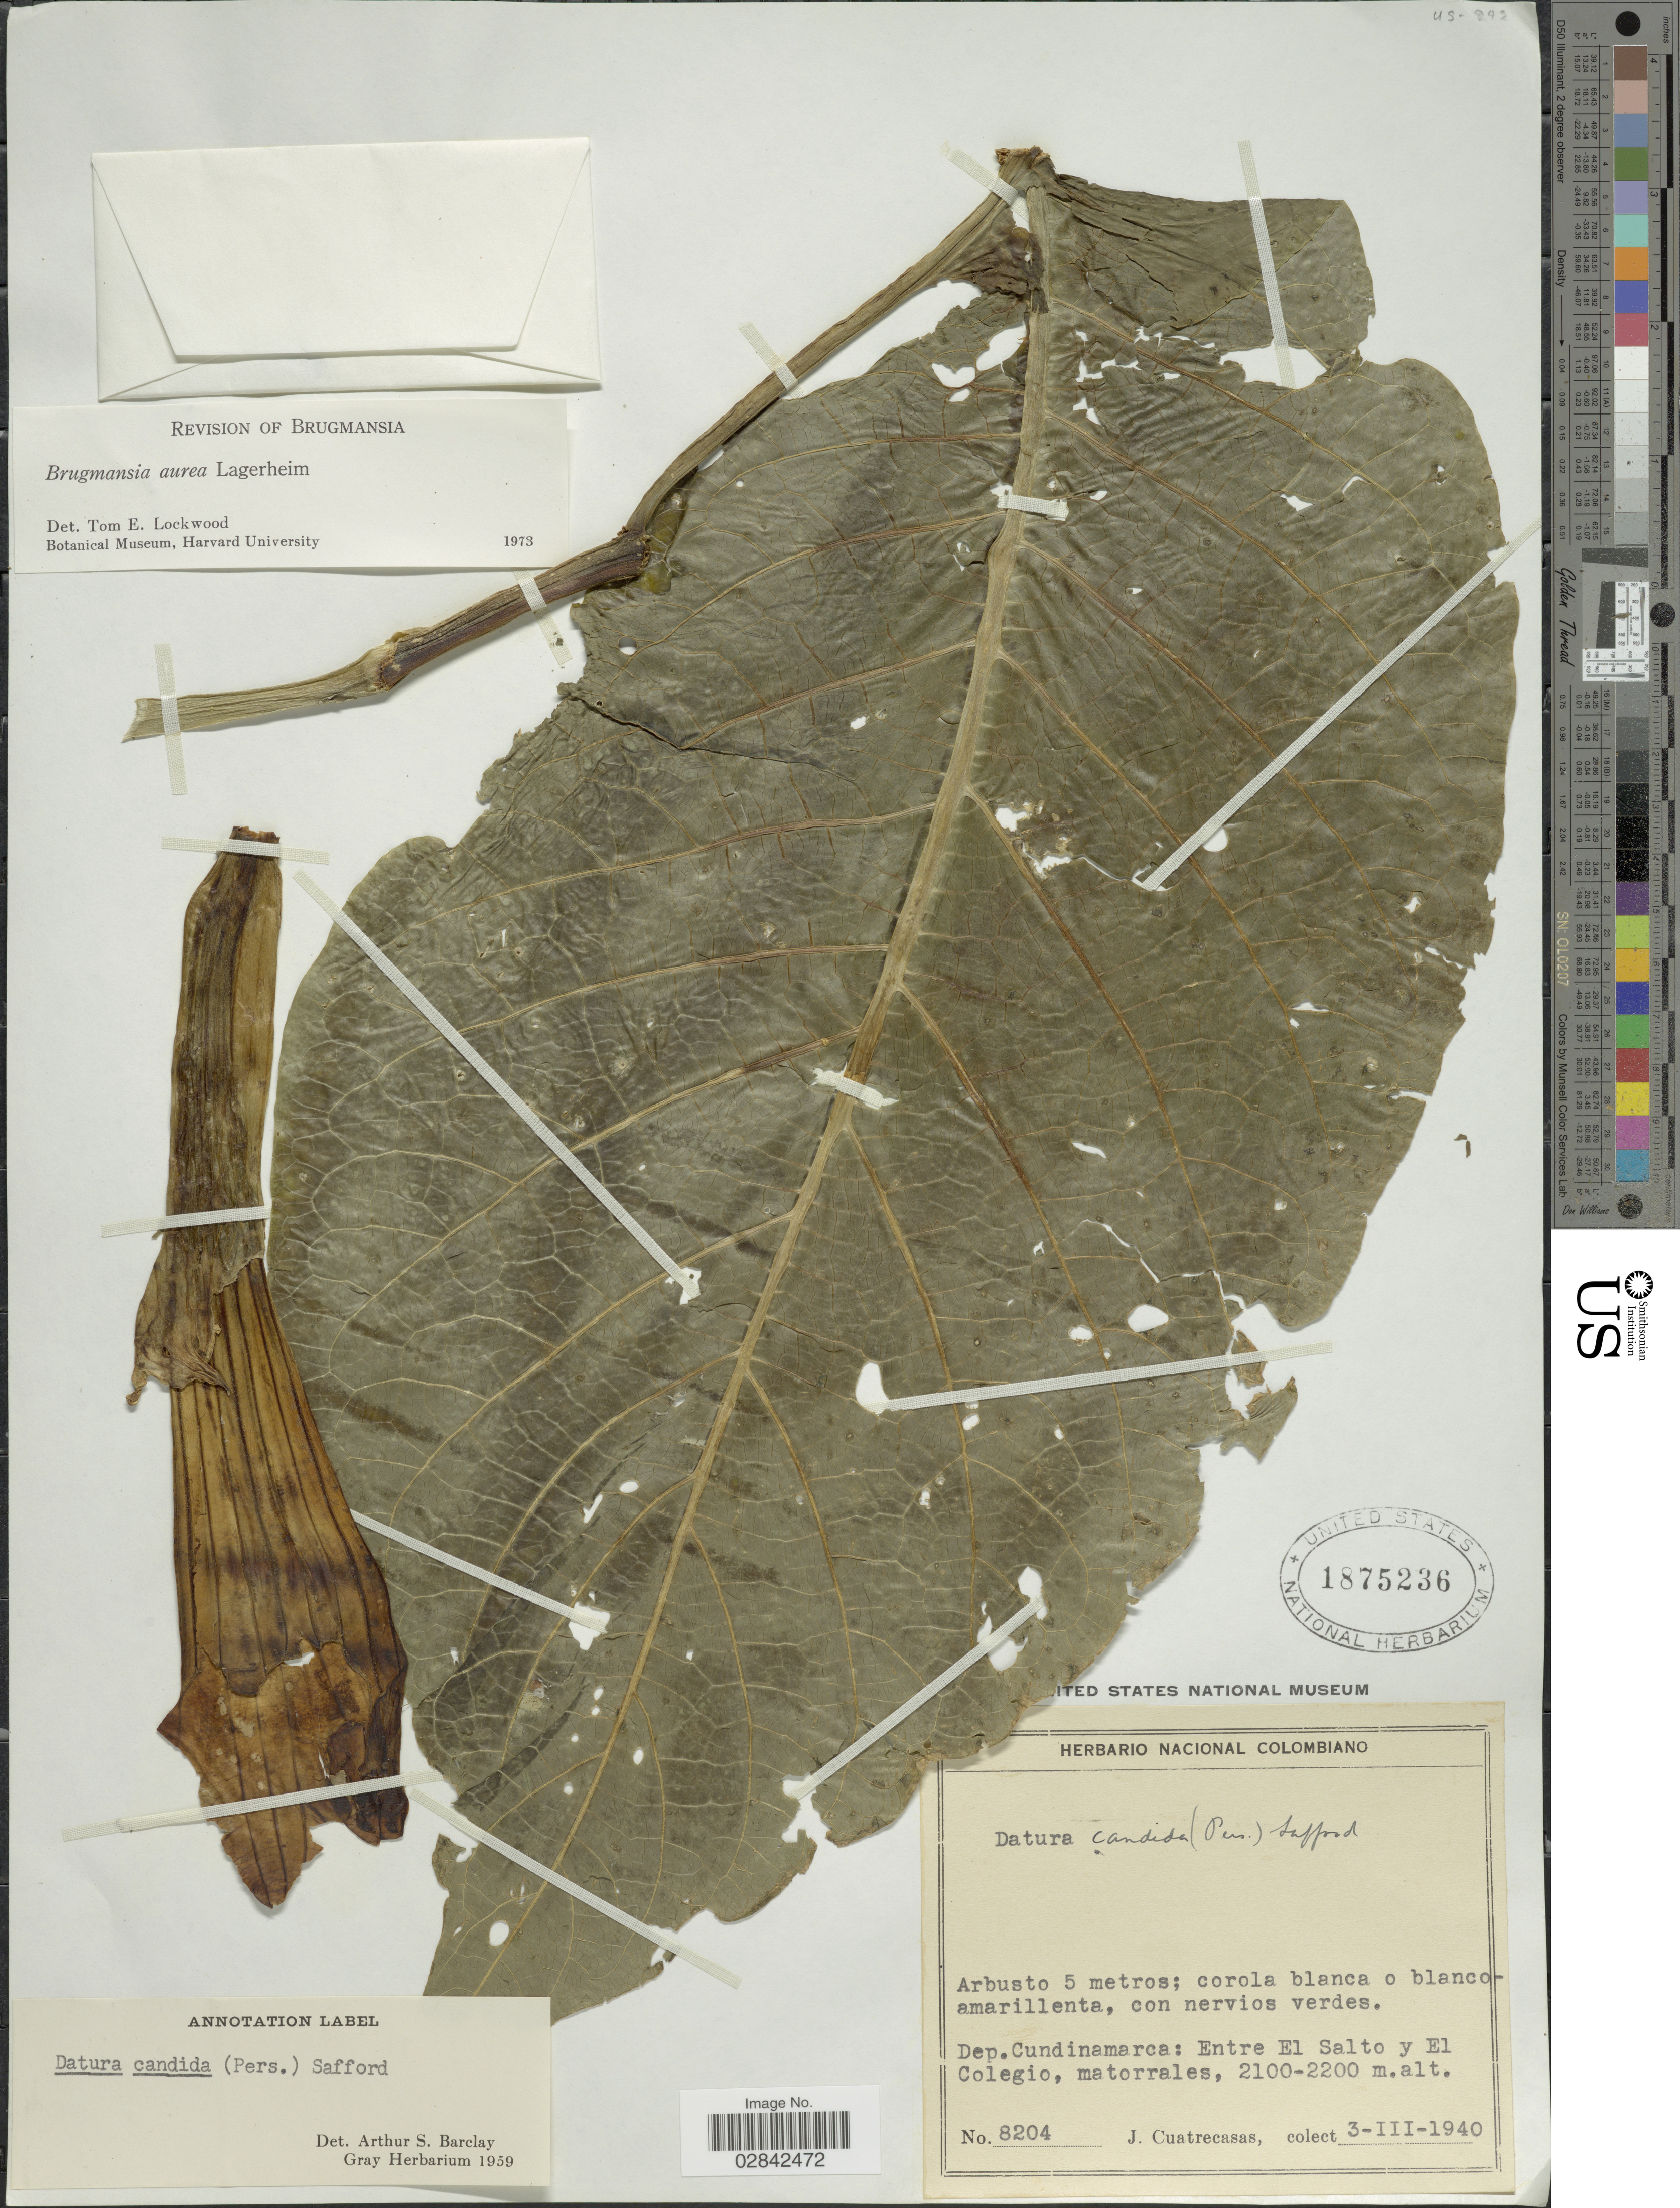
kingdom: Plantae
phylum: Tracheophyta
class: Magnoliopsida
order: Solanales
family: Solanaceae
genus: Brugmansia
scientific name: Brugmansia aurea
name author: Lagerh.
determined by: Lockwood, T. E.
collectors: J. Cuatrecasas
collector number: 8204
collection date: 1940-03-03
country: Colombia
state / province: Cundinamarca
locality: Dep. Cundinamarca: Entre El Salto y El Colegio, matorrales.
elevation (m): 2100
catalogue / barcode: US 1875236